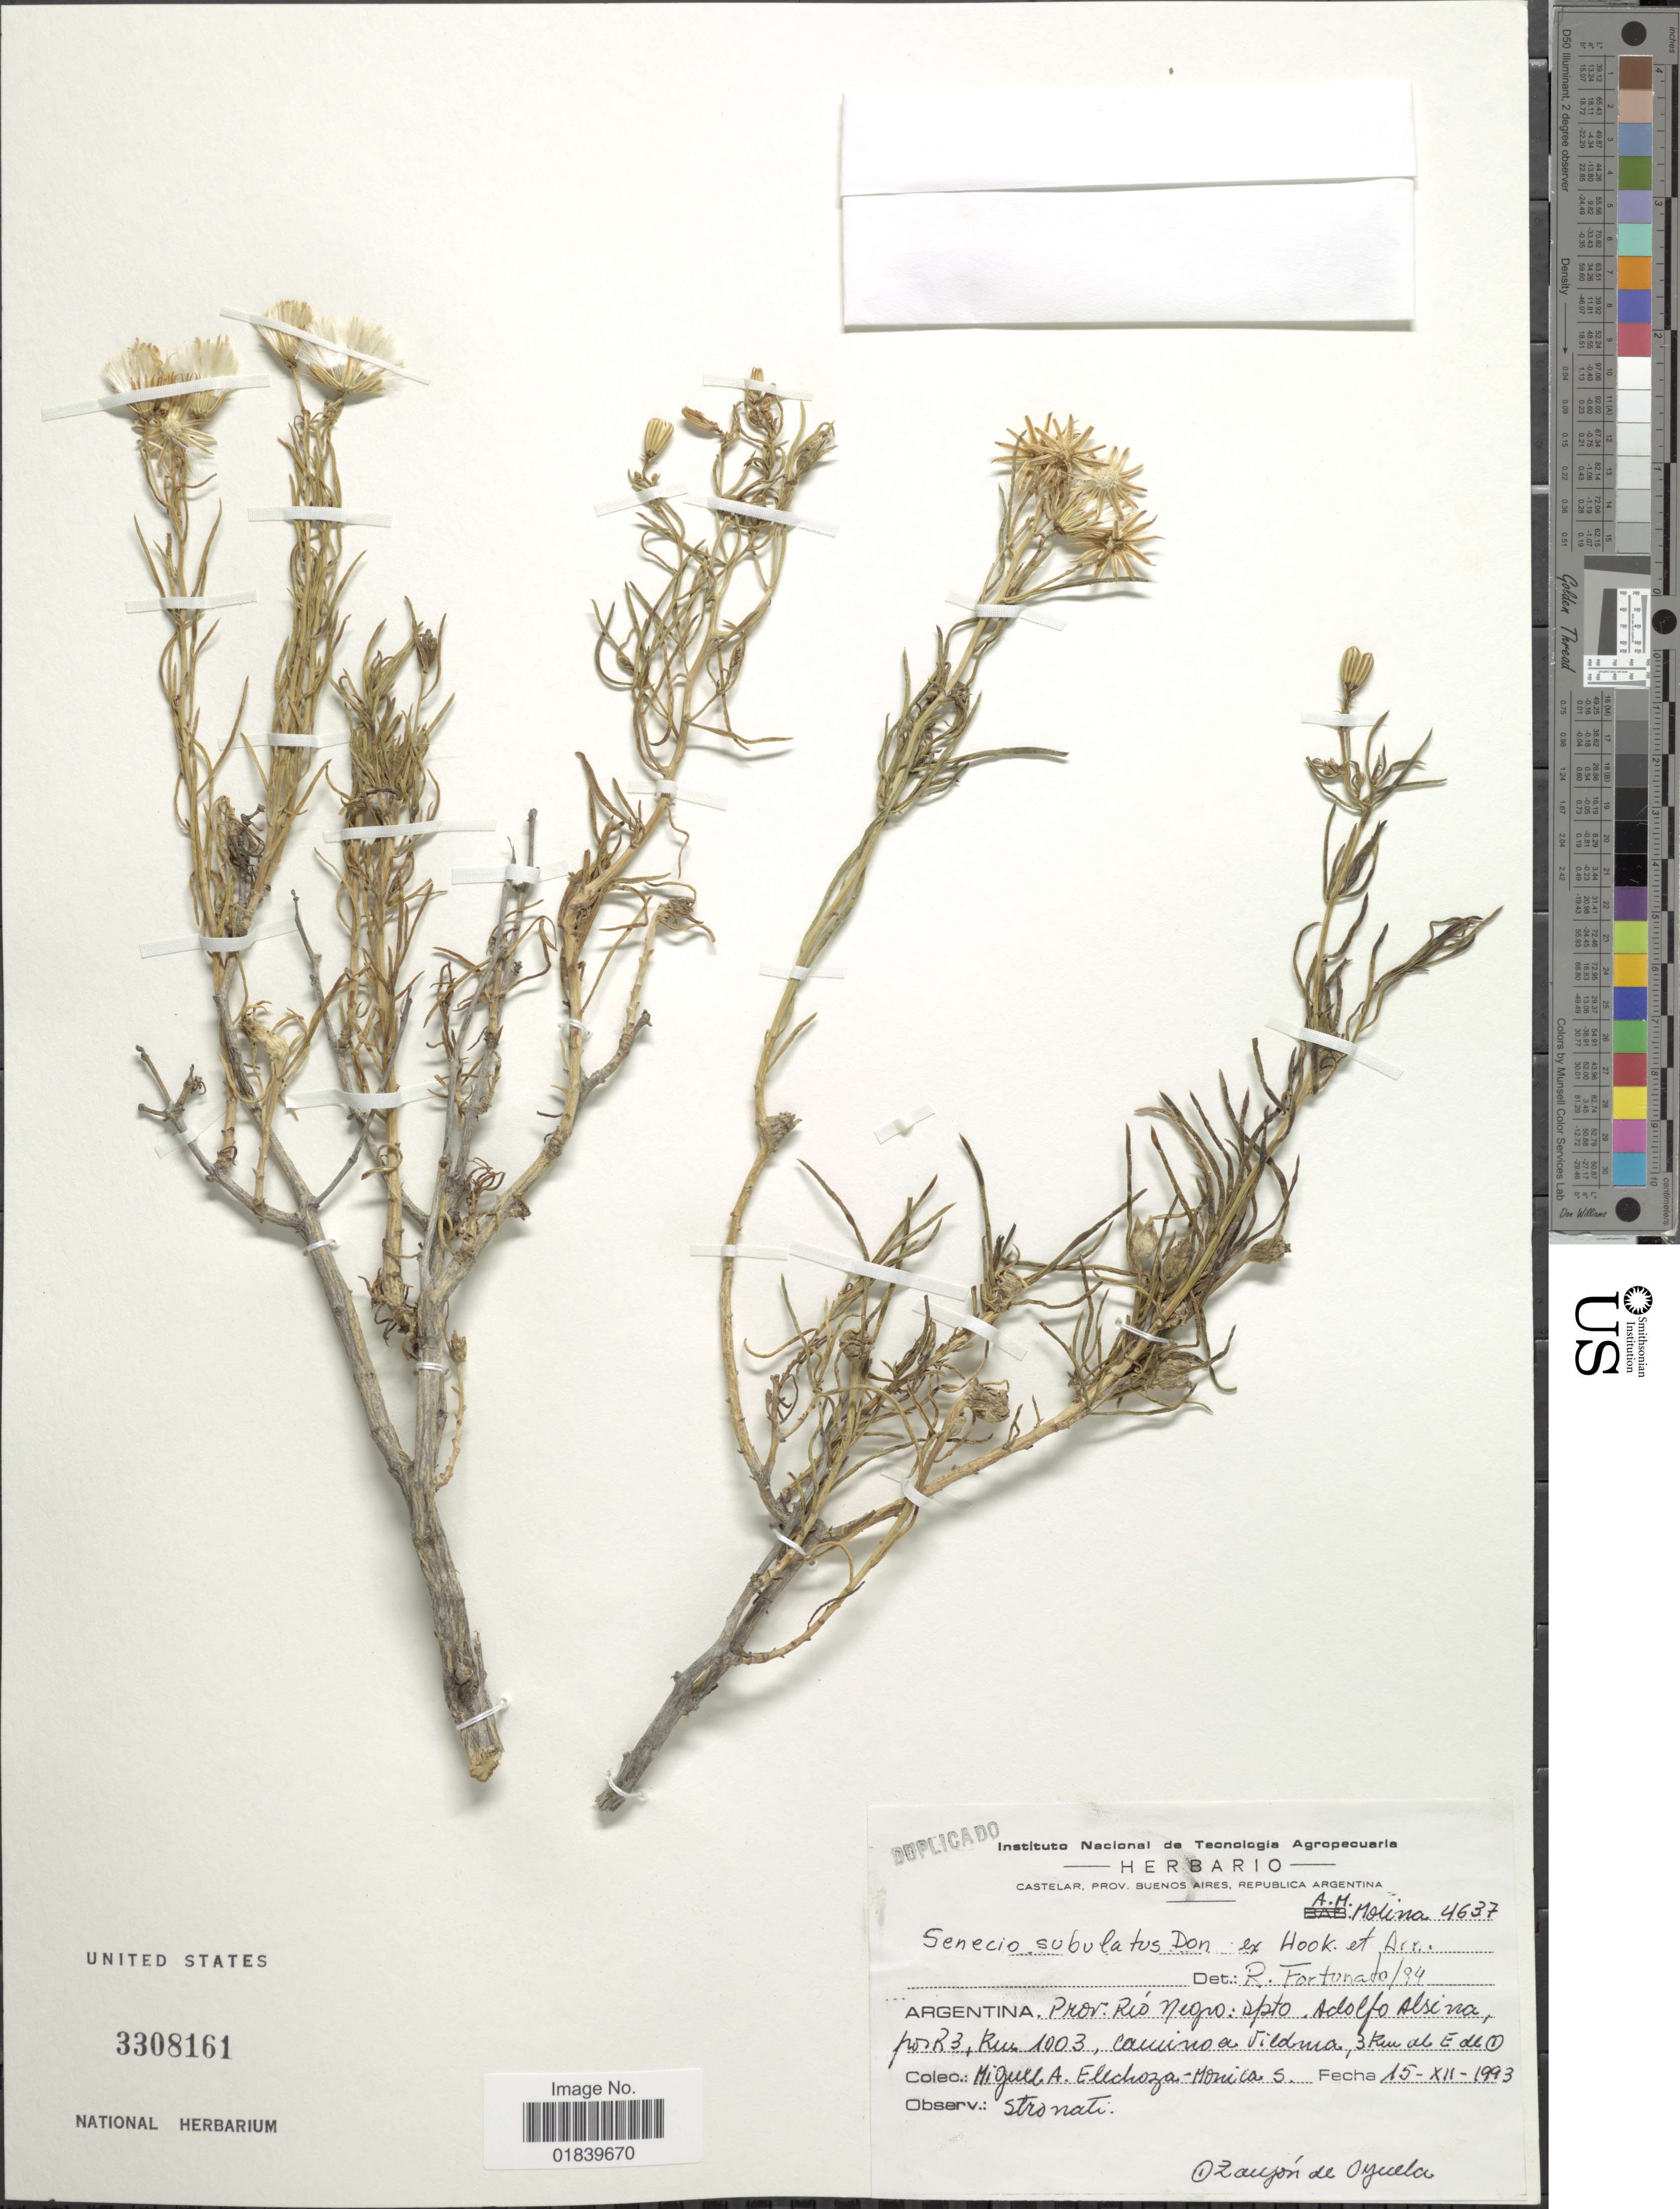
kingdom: Plantae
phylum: Tracheophyta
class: Magnoliopsida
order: Asterales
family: Asteraceae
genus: Senecio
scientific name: Senecio subulatus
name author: D. Don ex Hook. & Arn.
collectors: M. Elechosa & Monica S.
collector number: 437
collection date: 1993-12-15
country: Argentina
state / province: Rio Negro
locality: Argentina. Prov. Rio Negro: Dpto, Adolfo Alscina por R 3 km, 1003. camino a Vildma. 3 km al E de Zanyon de Oyuela.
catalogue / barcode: US 3308161